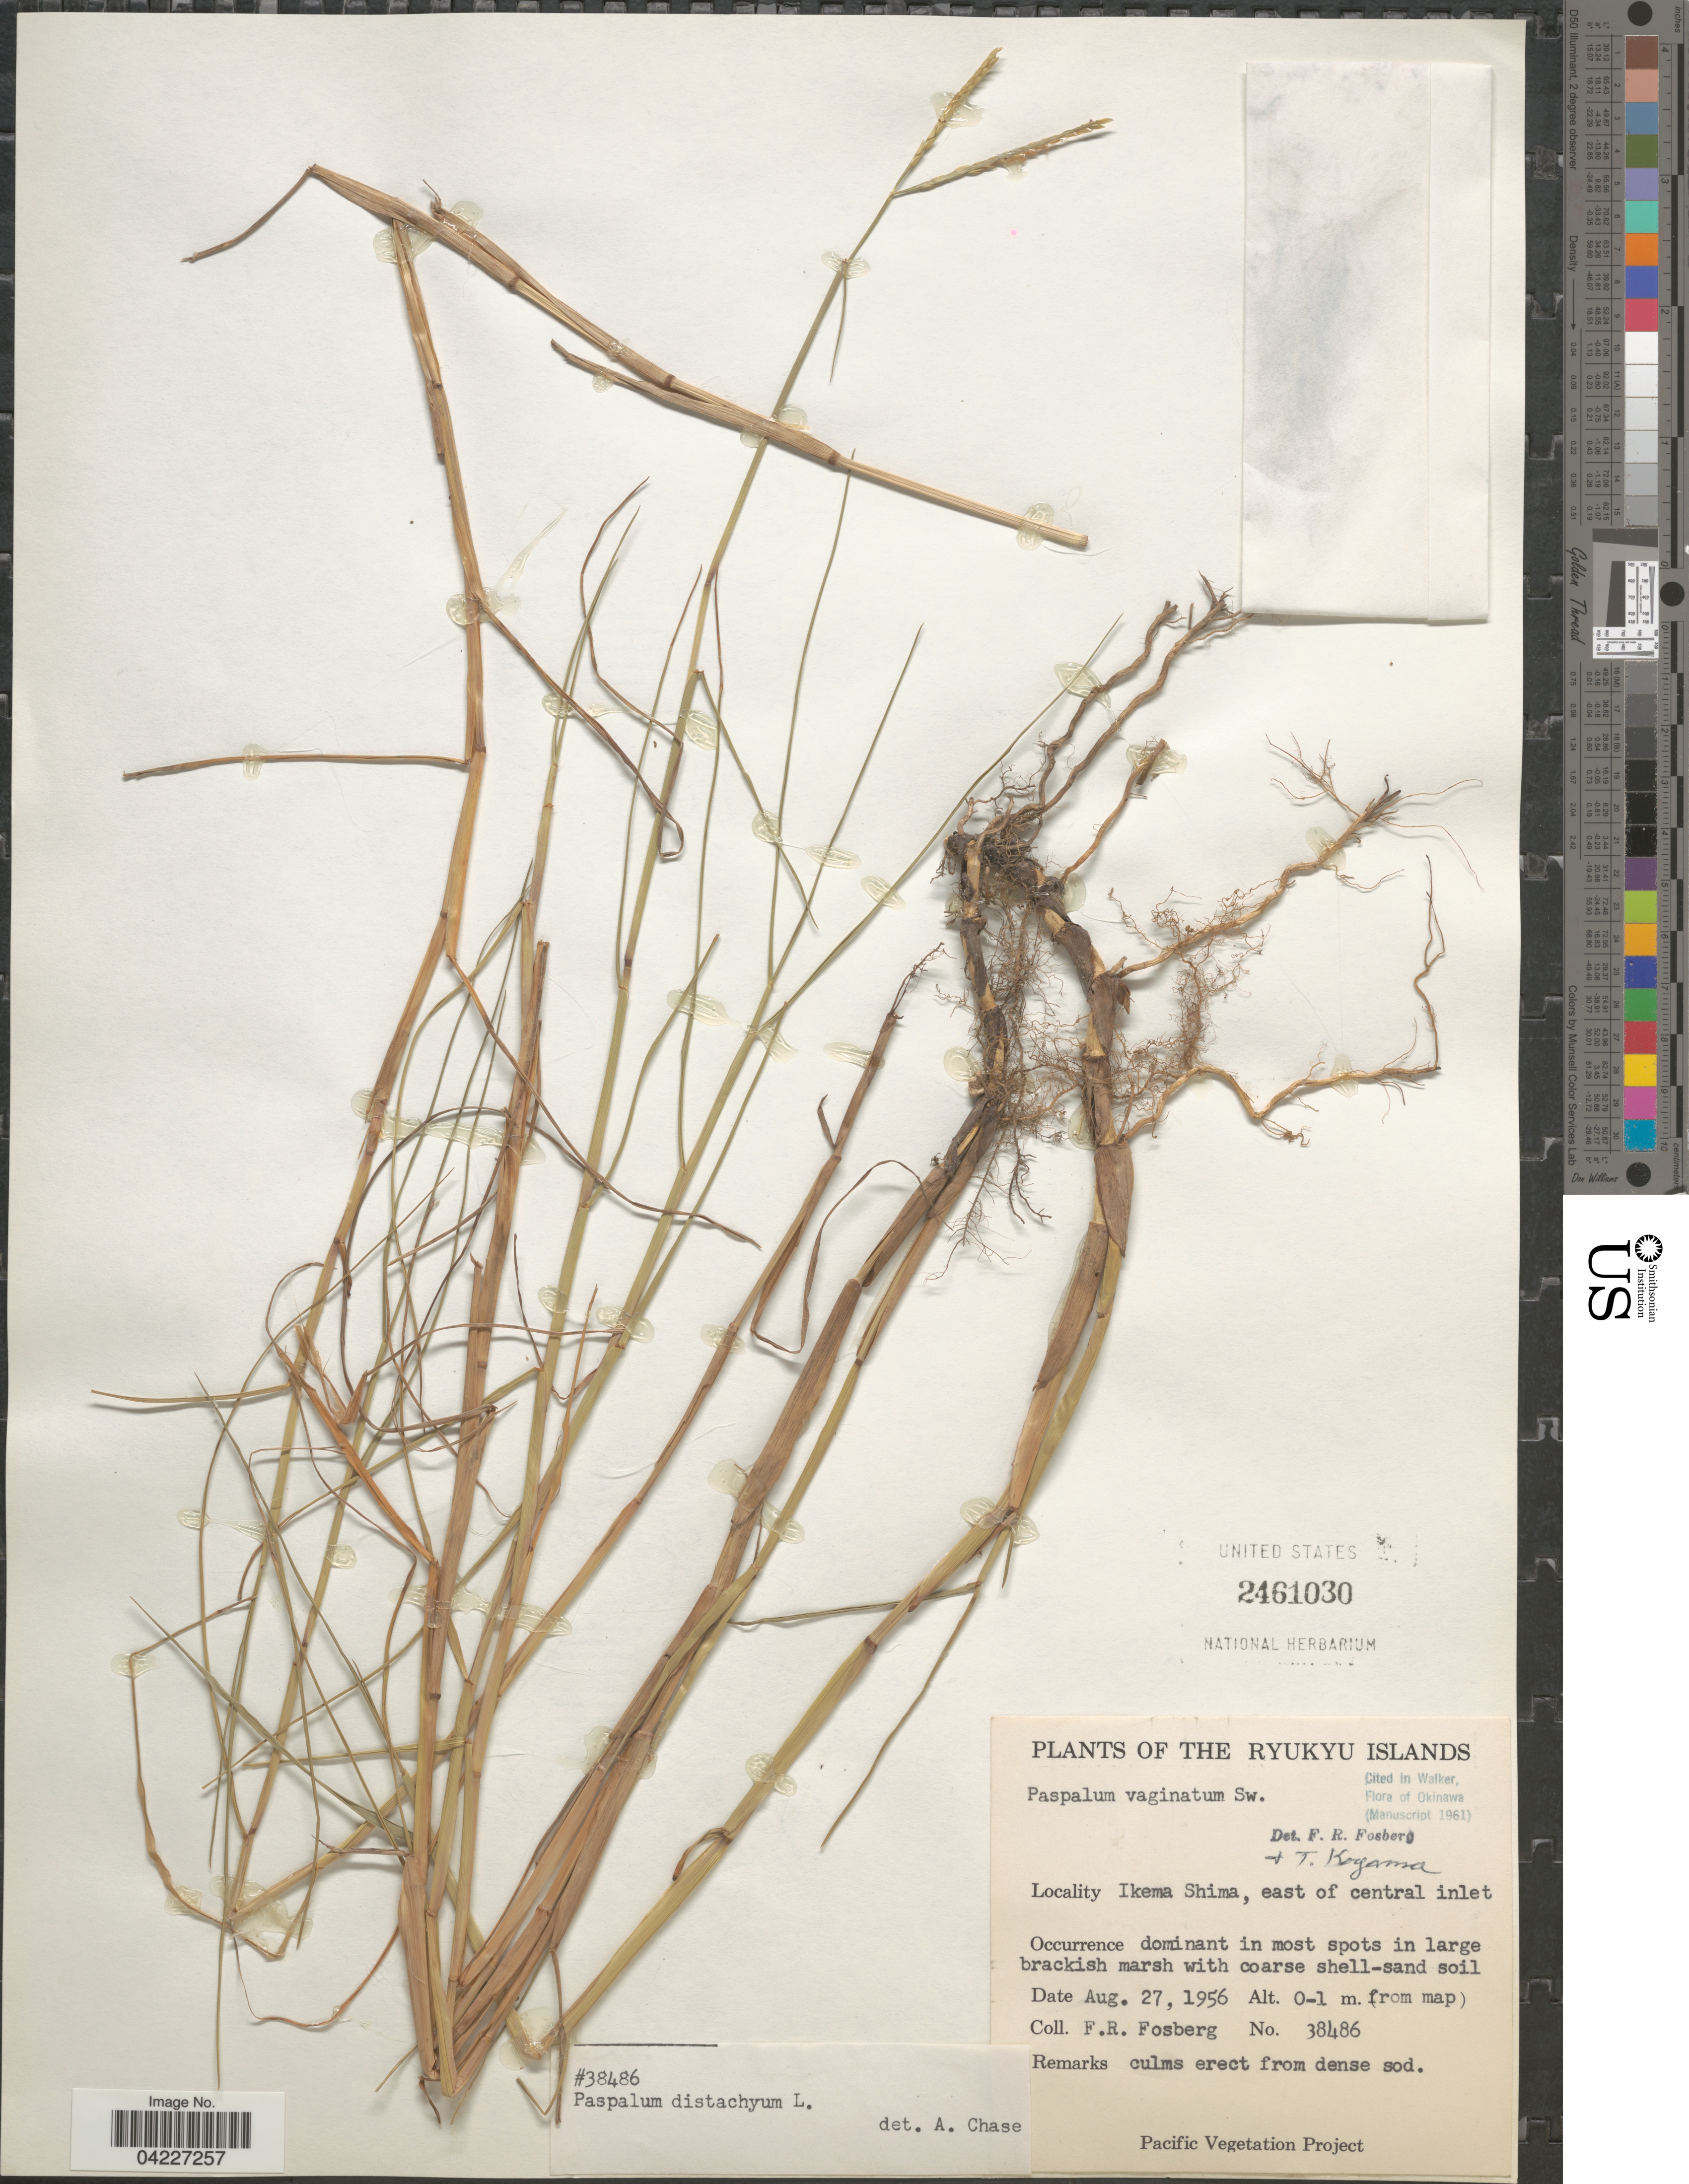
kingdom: Plantae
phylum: Tracheophyta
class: Liliopsida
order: Poales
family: Poaceae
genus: Paspalum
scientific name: Paspalum distichum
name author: L.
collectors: F. R. Fosberg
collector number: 38486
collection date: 1956-08-27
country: Japan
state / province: Okinawa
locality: The Ryukyu Islands. Ikema Shima, east of central inlet.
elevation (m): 0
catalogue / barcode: US 2461030